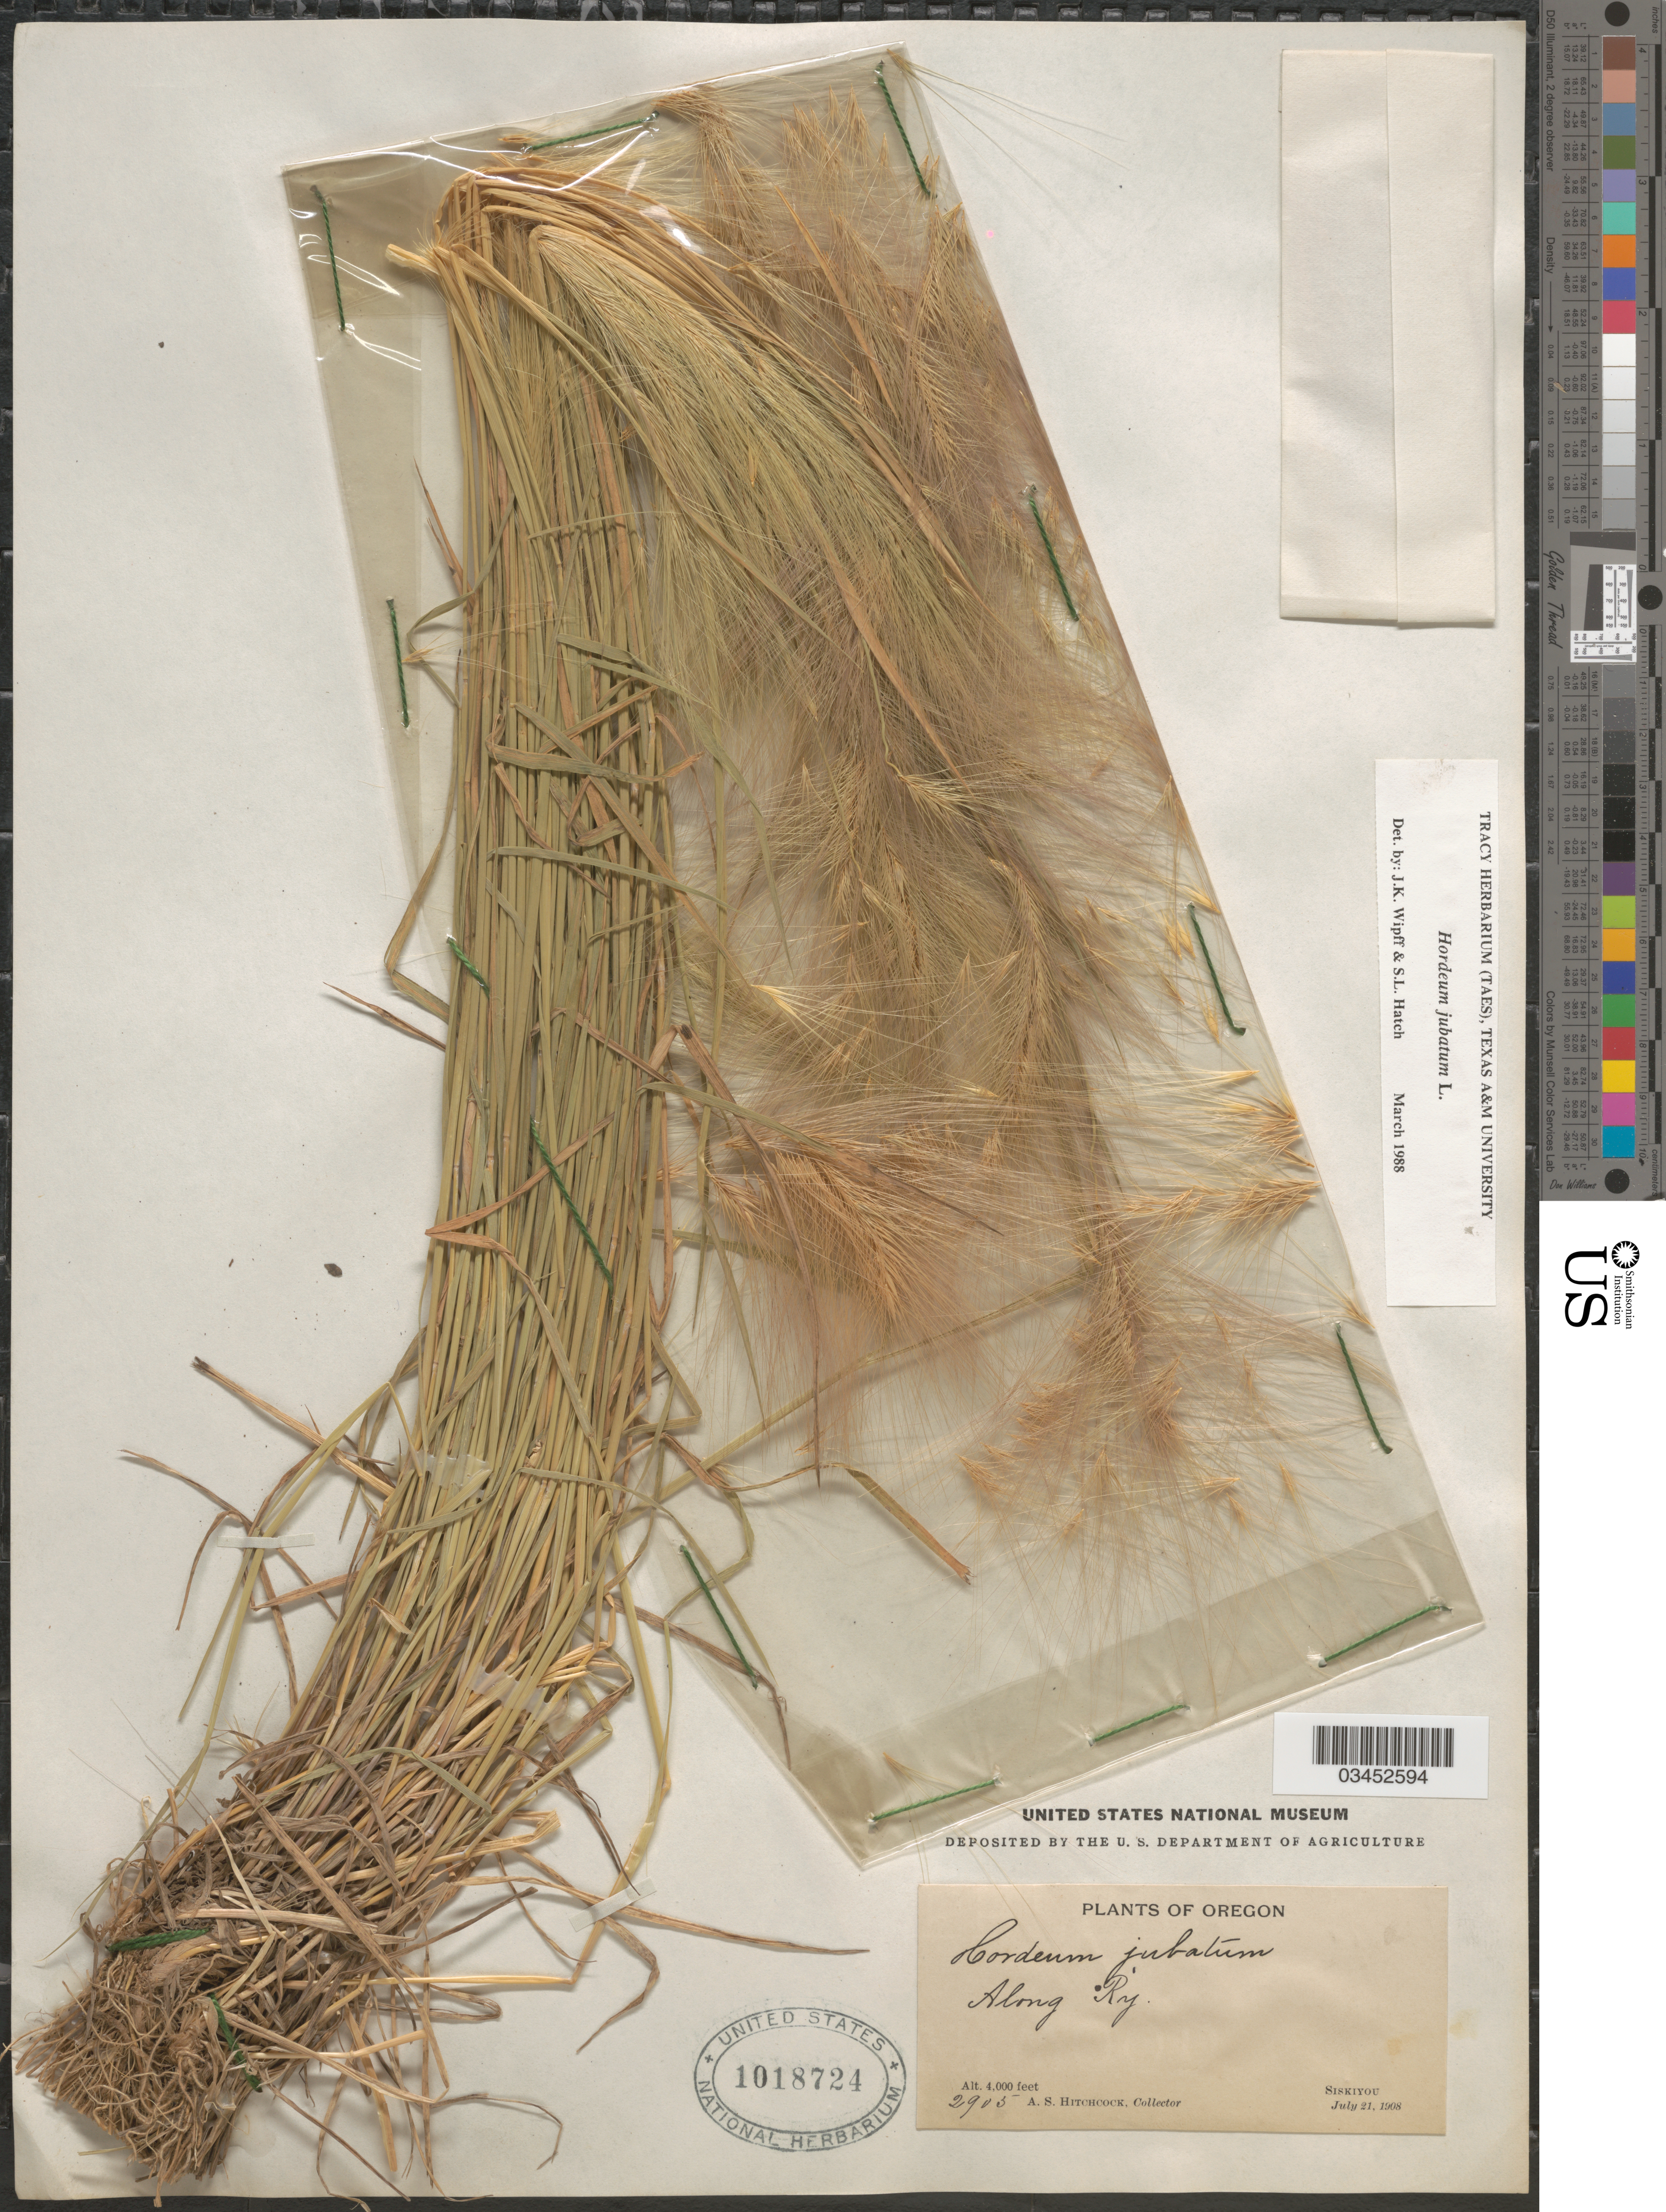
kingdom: Plantae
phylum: Tracheophyta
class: Liliopsida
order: Poales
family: Poaceae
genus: Hordeum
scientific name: Hordeum jubatum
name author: L.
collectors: A. S. Hitchcock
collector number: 2905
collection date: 1908-07-21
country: United States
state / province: Oregon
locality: Along Ry. Siskiyou.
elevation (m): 1219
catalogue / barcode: US 1018724